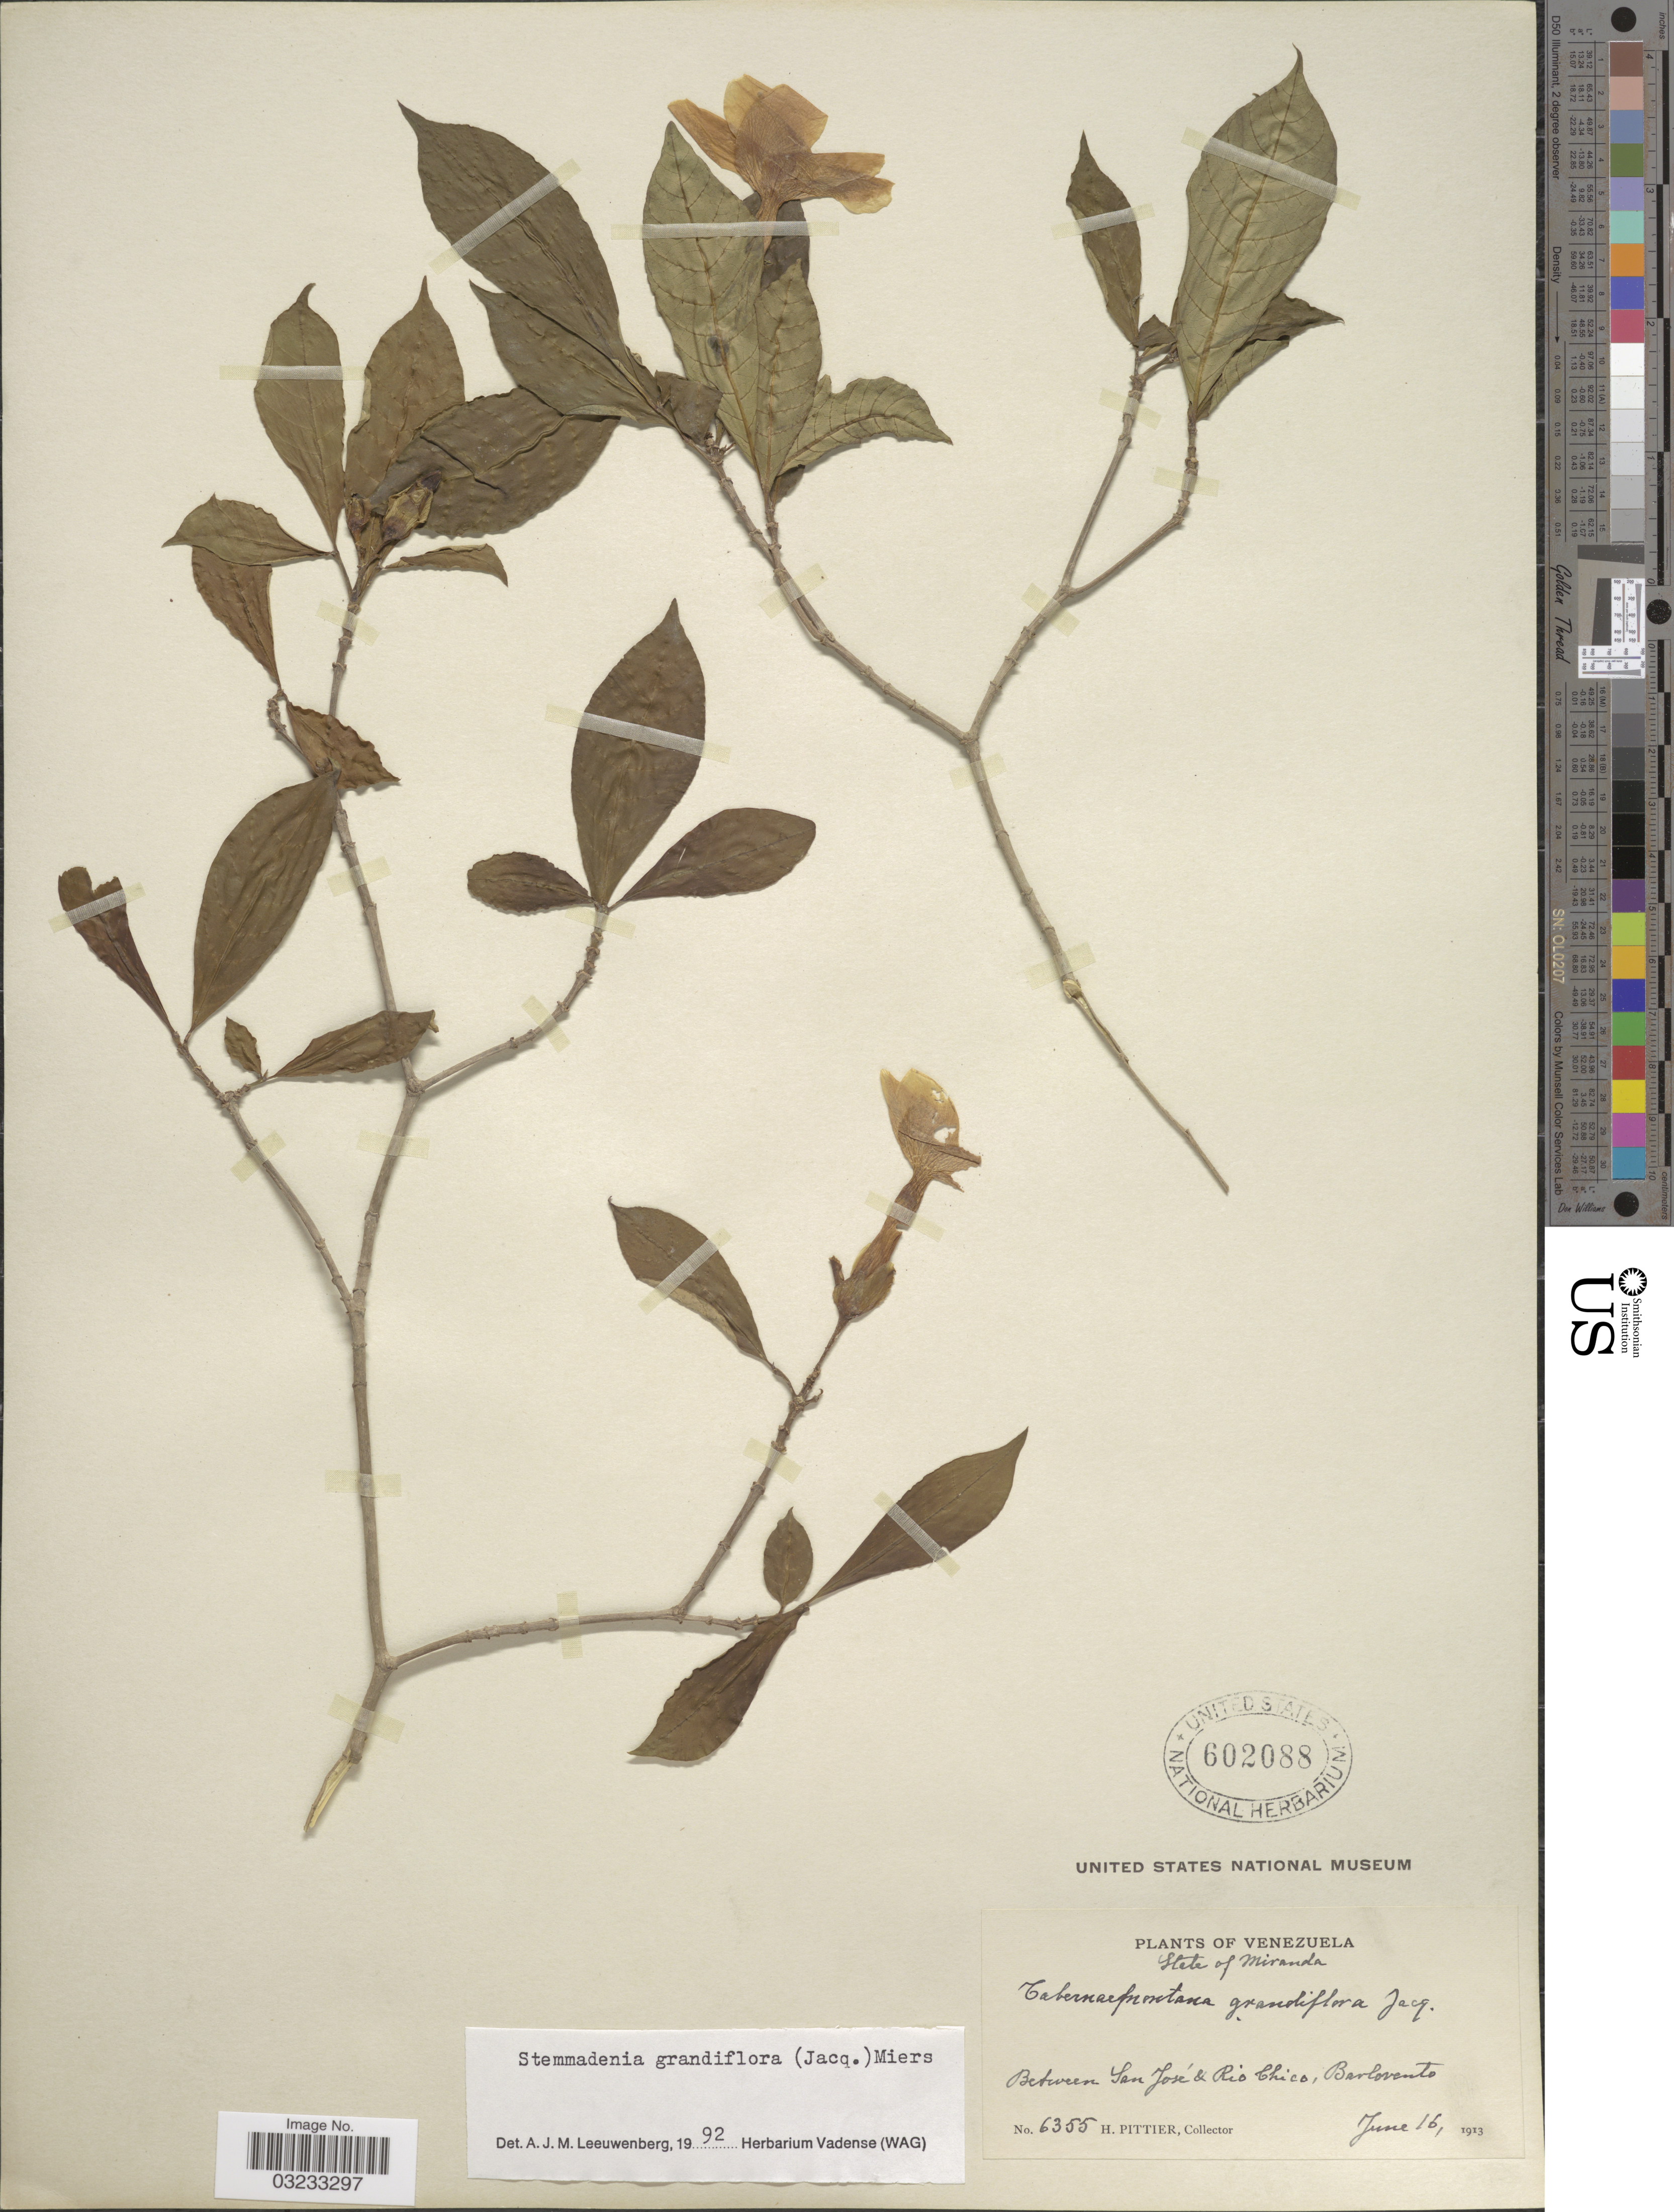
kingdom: Plantae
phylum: Tracheophyta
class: Magnoliopsida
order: Gentianales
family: Apocynaceae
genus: Stemmadenia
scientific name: Stemmadenia grandiflora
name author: (Jacq.) Miers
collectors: H. F. Pittier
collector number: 6355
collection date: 1913-06-16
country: Venezuela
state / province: Miranda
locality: Between San José & Rio Chico, Barlovento.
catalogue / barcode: US 602088